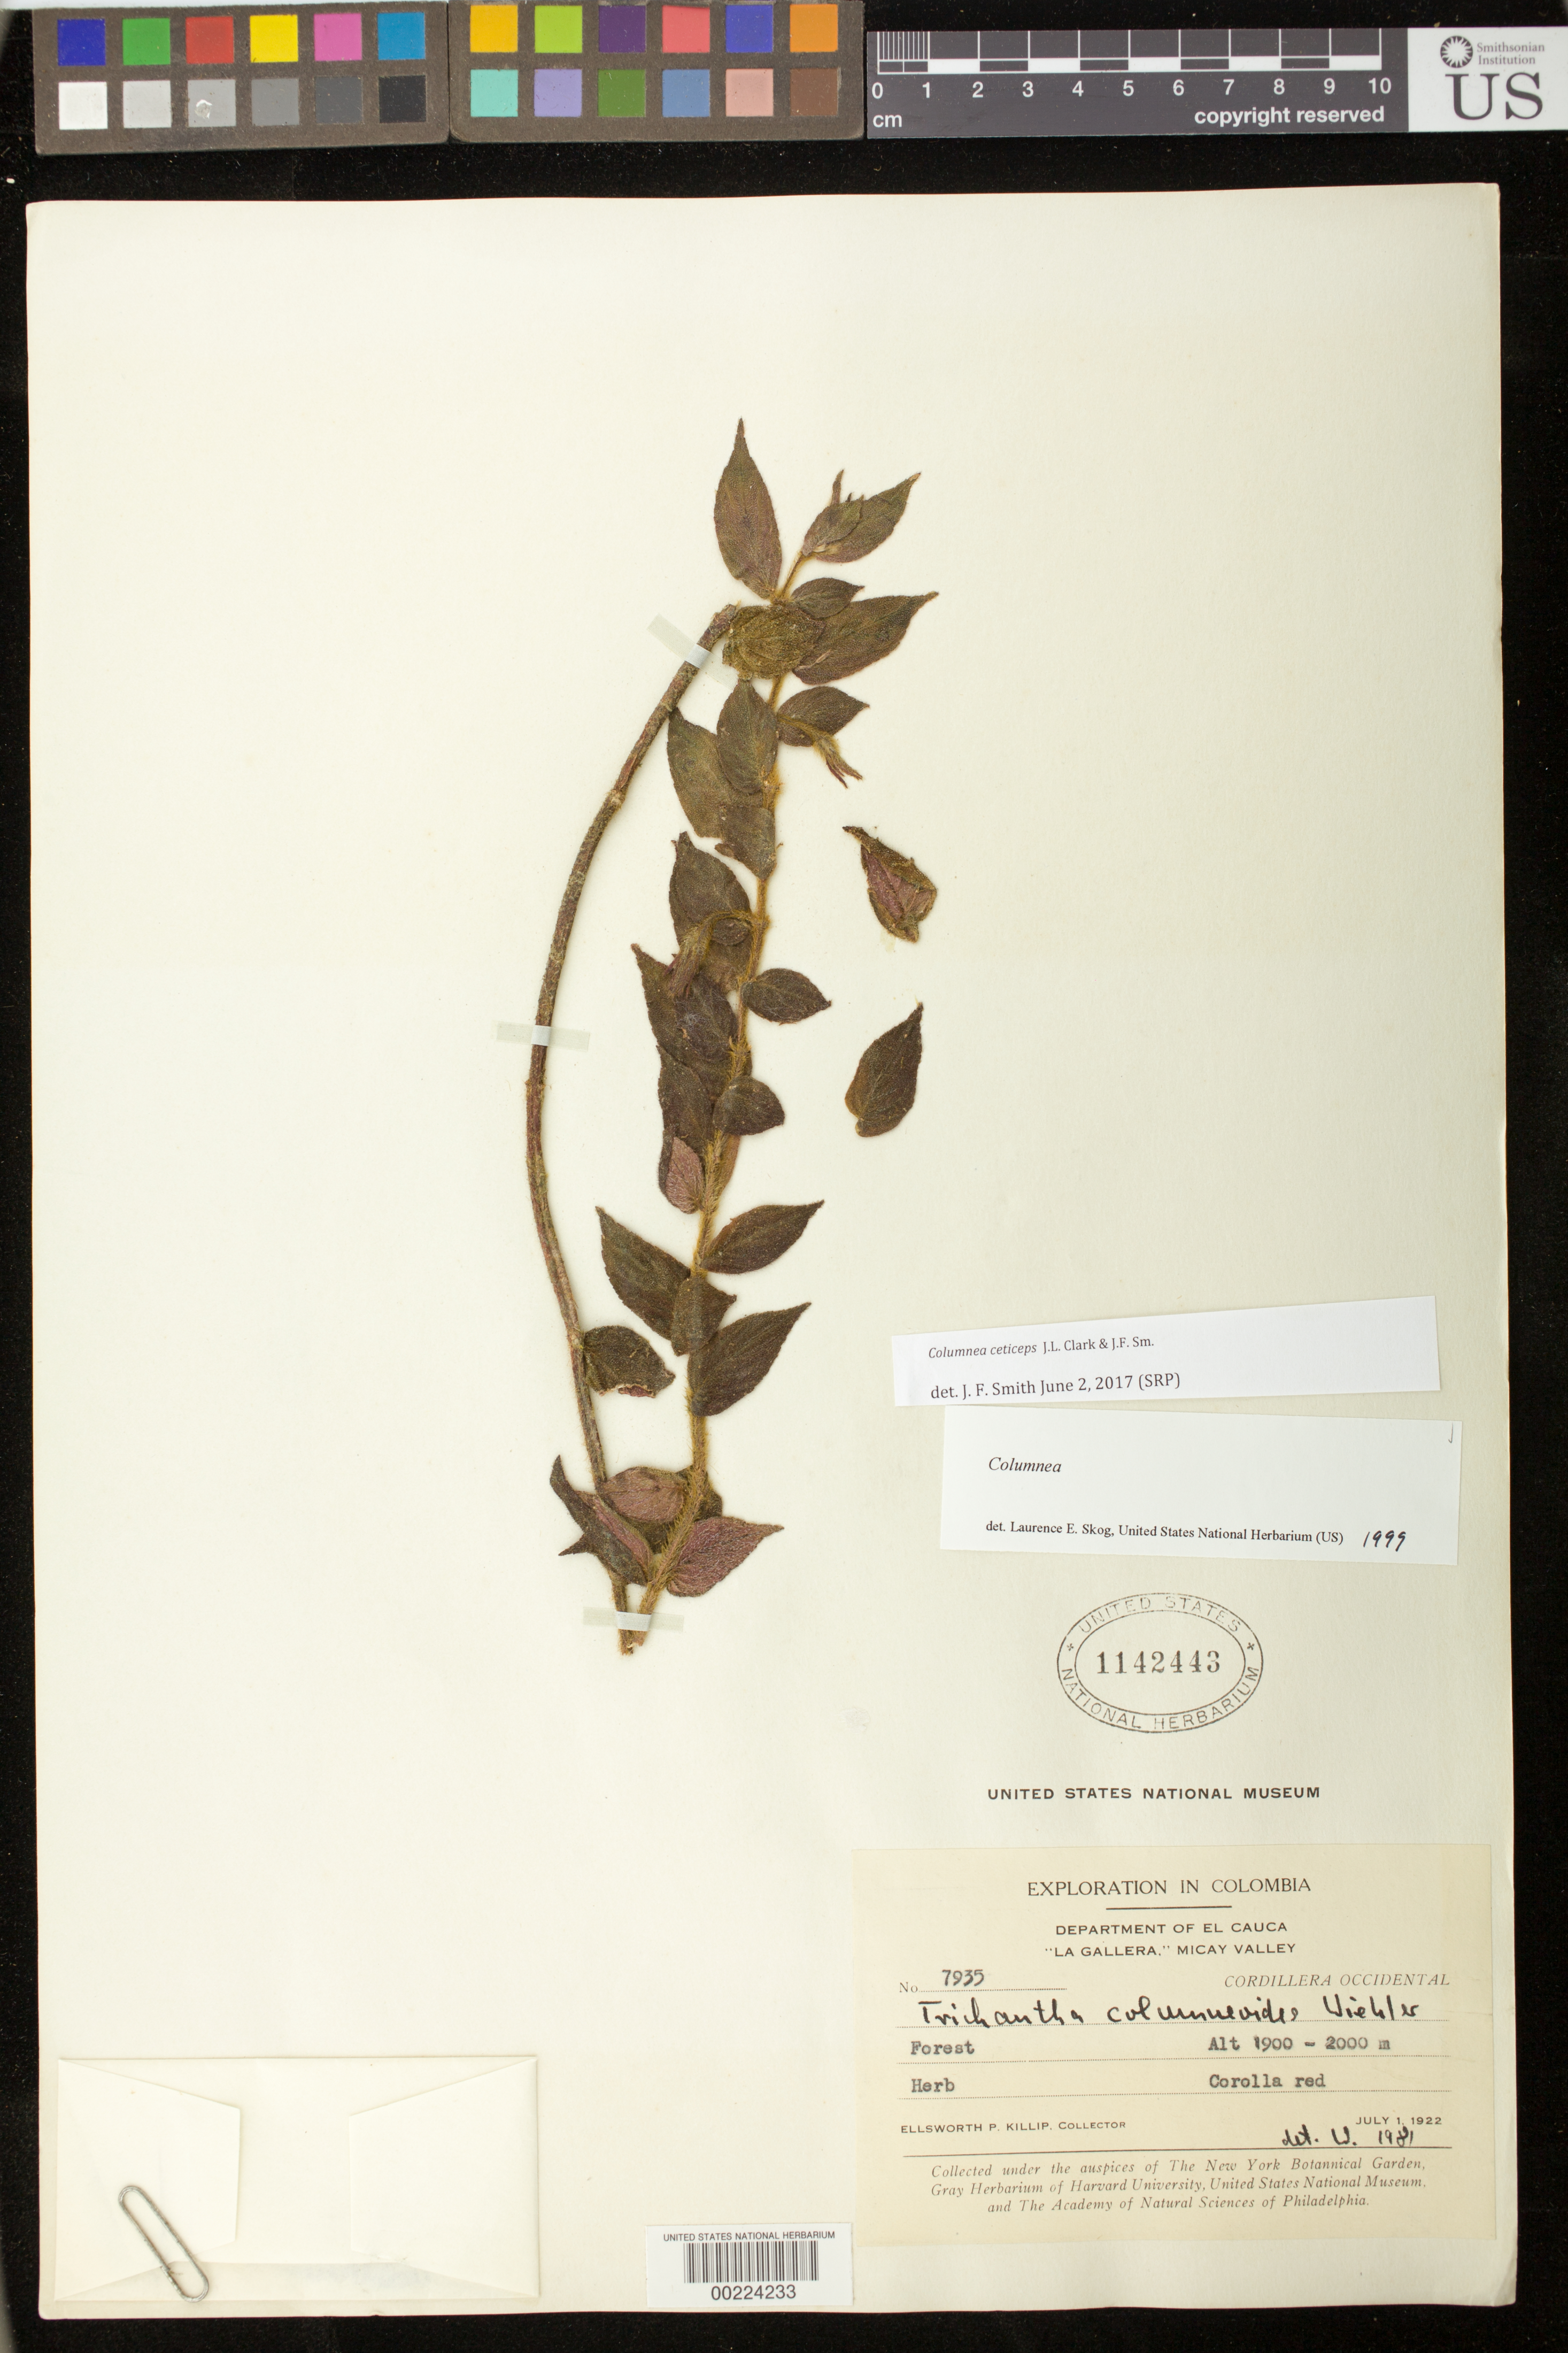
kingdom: Plantae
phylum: Tracheophyta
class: Magnoliopsida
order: Lamiales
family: Gesneriaceae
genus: Columnea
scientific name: Columnea ceticeps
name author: J.L. Clark & J.F. Sm.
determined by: Smith, J. F.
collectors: E. P. Killip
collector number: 7935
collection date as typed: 01 Jul 1922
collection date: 1922-07-01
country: Colombia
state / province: Cauca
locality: La Gallera,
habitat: Forest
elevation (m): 1900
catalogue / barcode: US 1142443